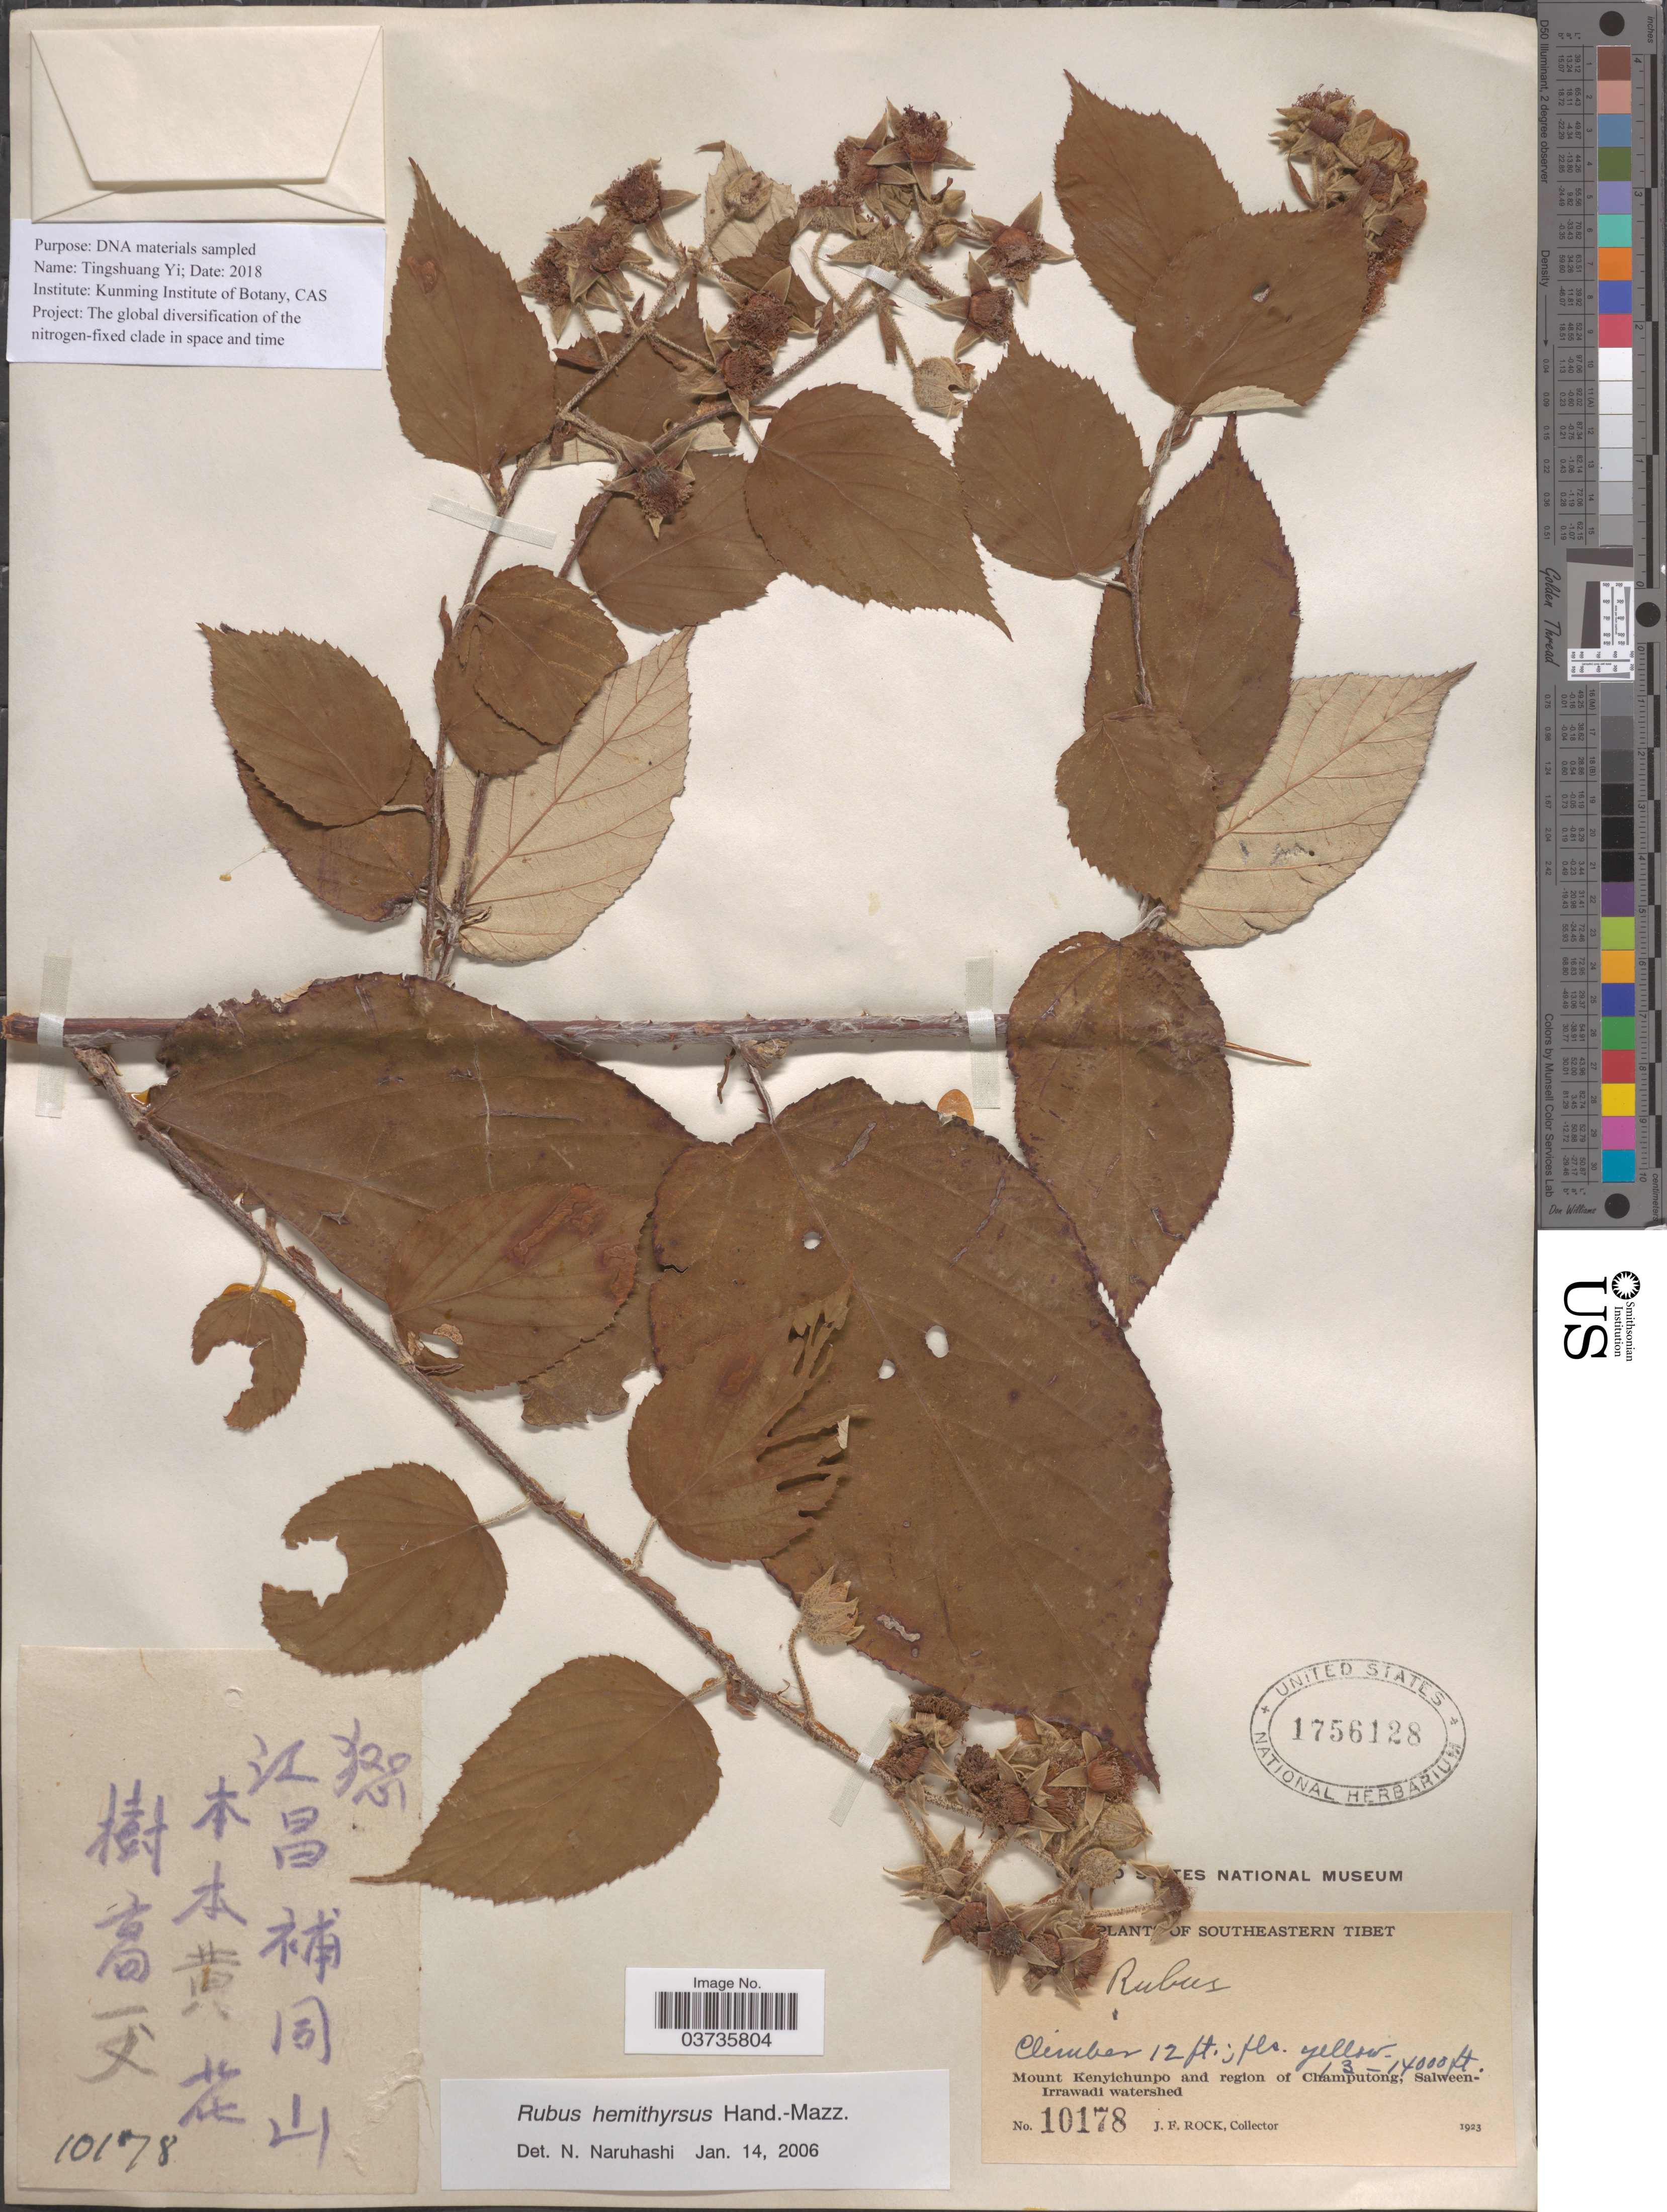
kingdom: Plantae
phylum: Tracheophyta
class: Magnoliopsida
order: Rosales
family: Rosaceae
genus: Rubus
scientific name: Rubus hemithyrsus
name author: Hand.-Mazz.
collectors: J. Rock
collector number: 10178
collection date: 1923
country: China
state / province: Xizang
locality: Southeastern Tibet. Mount Kenyichunpo and region of Champutong, Salween-Irrawadi watershed.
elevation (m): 3962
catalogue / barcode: US 1756128